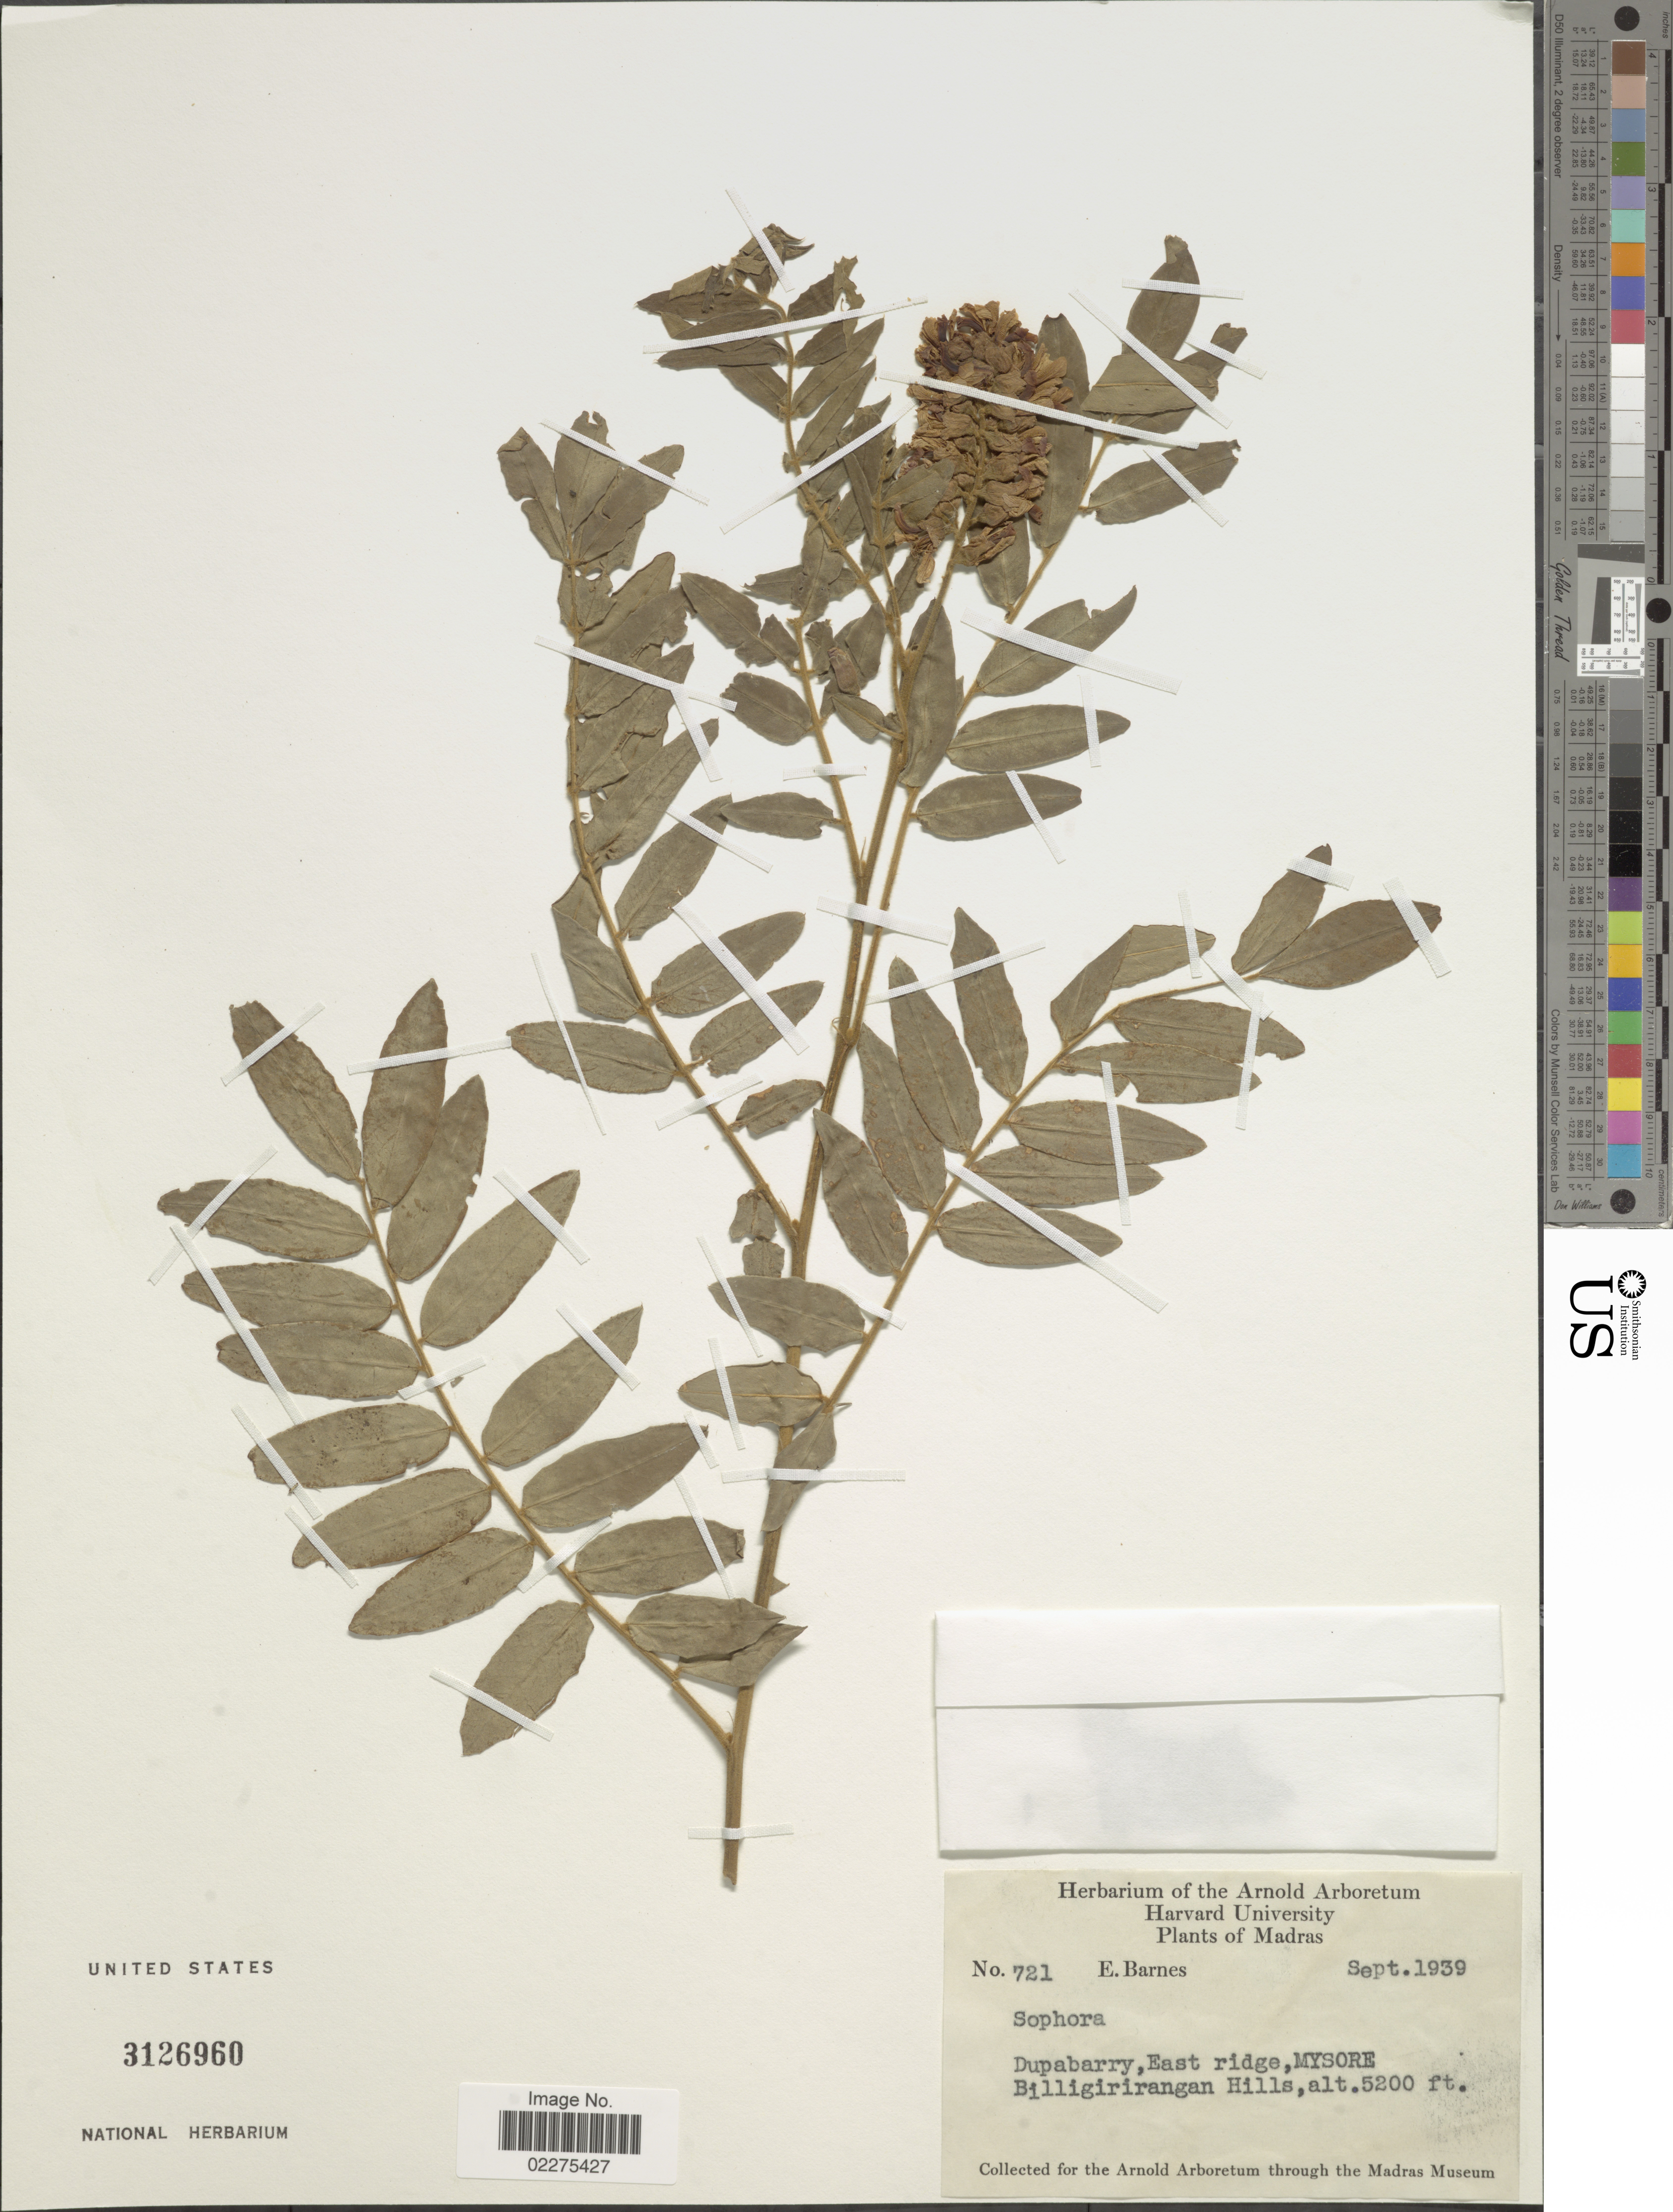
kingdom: Plantae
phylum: Tracheophyta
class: Magnoliopsida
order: Fabales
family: Fabaceae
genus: Sophora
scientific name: Sophora sp.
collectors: E. Barnes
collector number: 721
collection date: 1939-09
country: India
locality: Madras. Dupabarry, East ridge, Mysore Billigirirangan Hills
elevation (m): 1585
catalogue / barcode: US 3126960